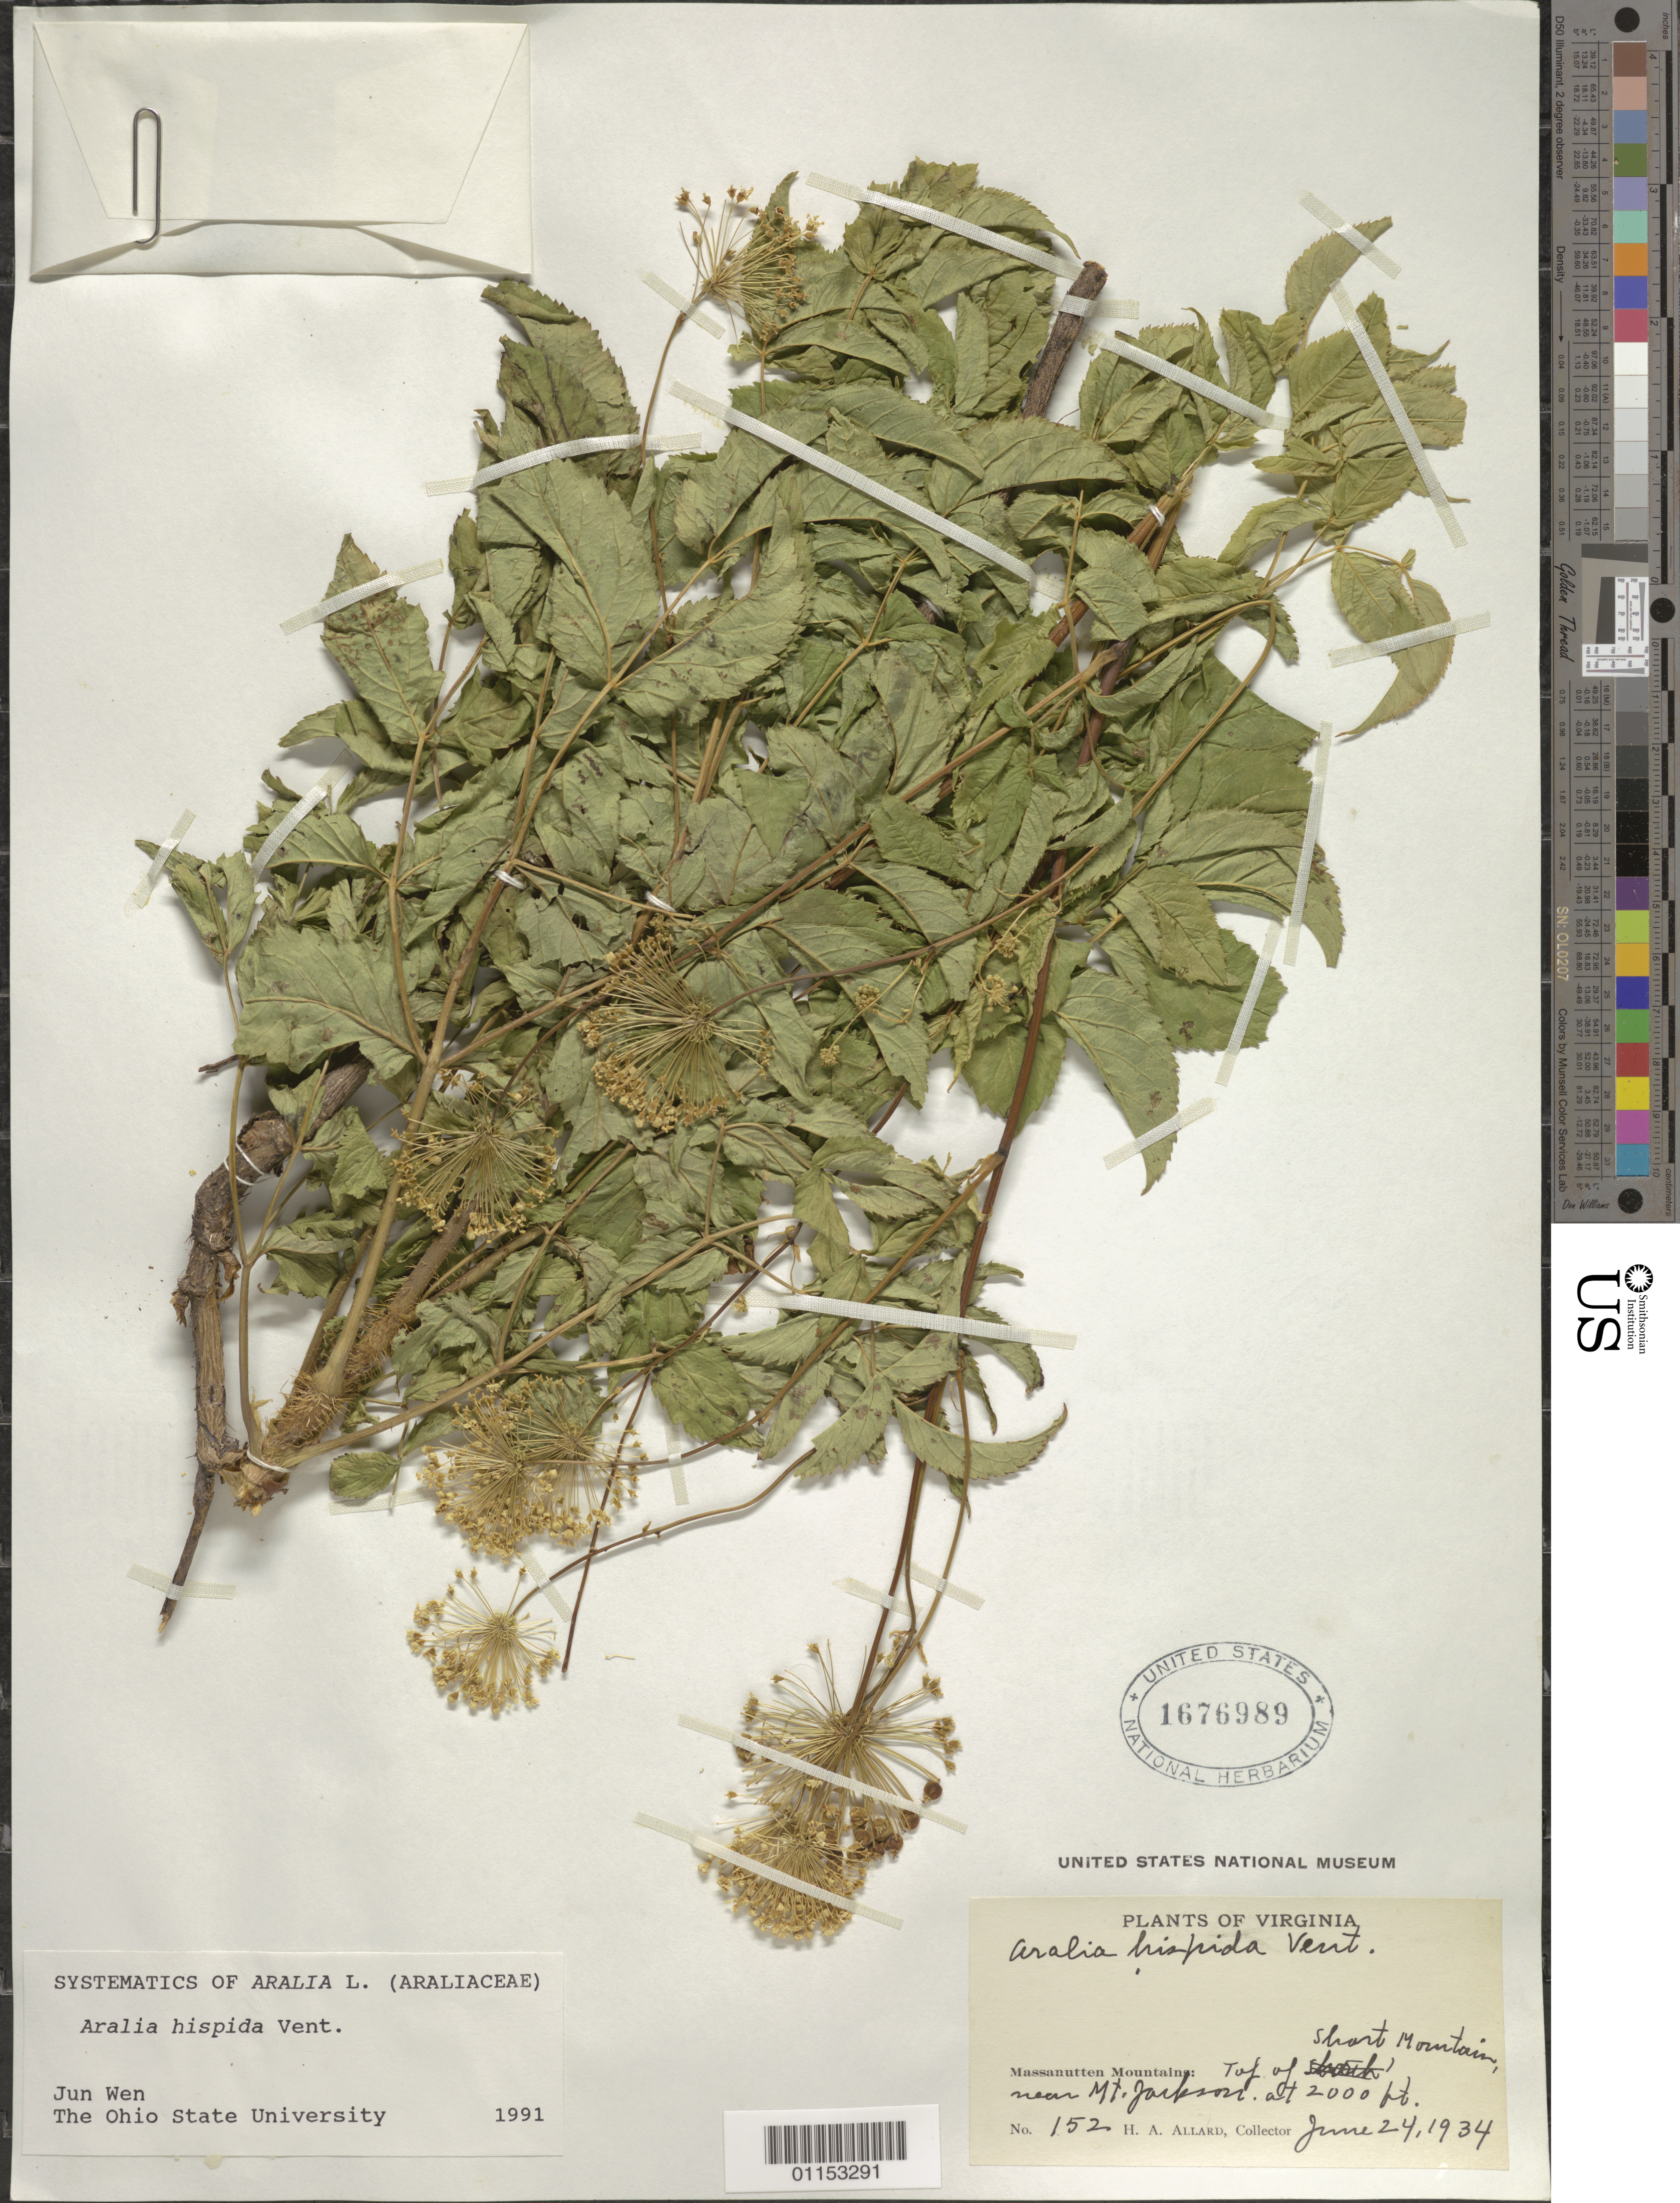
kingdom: Plantae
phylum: Tracheophyta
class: Magnoliopsida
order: Apiales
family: Araliaceae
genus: Aralia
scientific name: Aralia hispida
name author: Vent.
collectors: H. A. Allard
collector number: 152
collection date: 1934-06-24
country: United States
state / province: Virginia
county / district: Shenandoah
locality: Massanutten Mts. Short Mt.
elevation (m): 610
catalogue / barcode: US 1676989